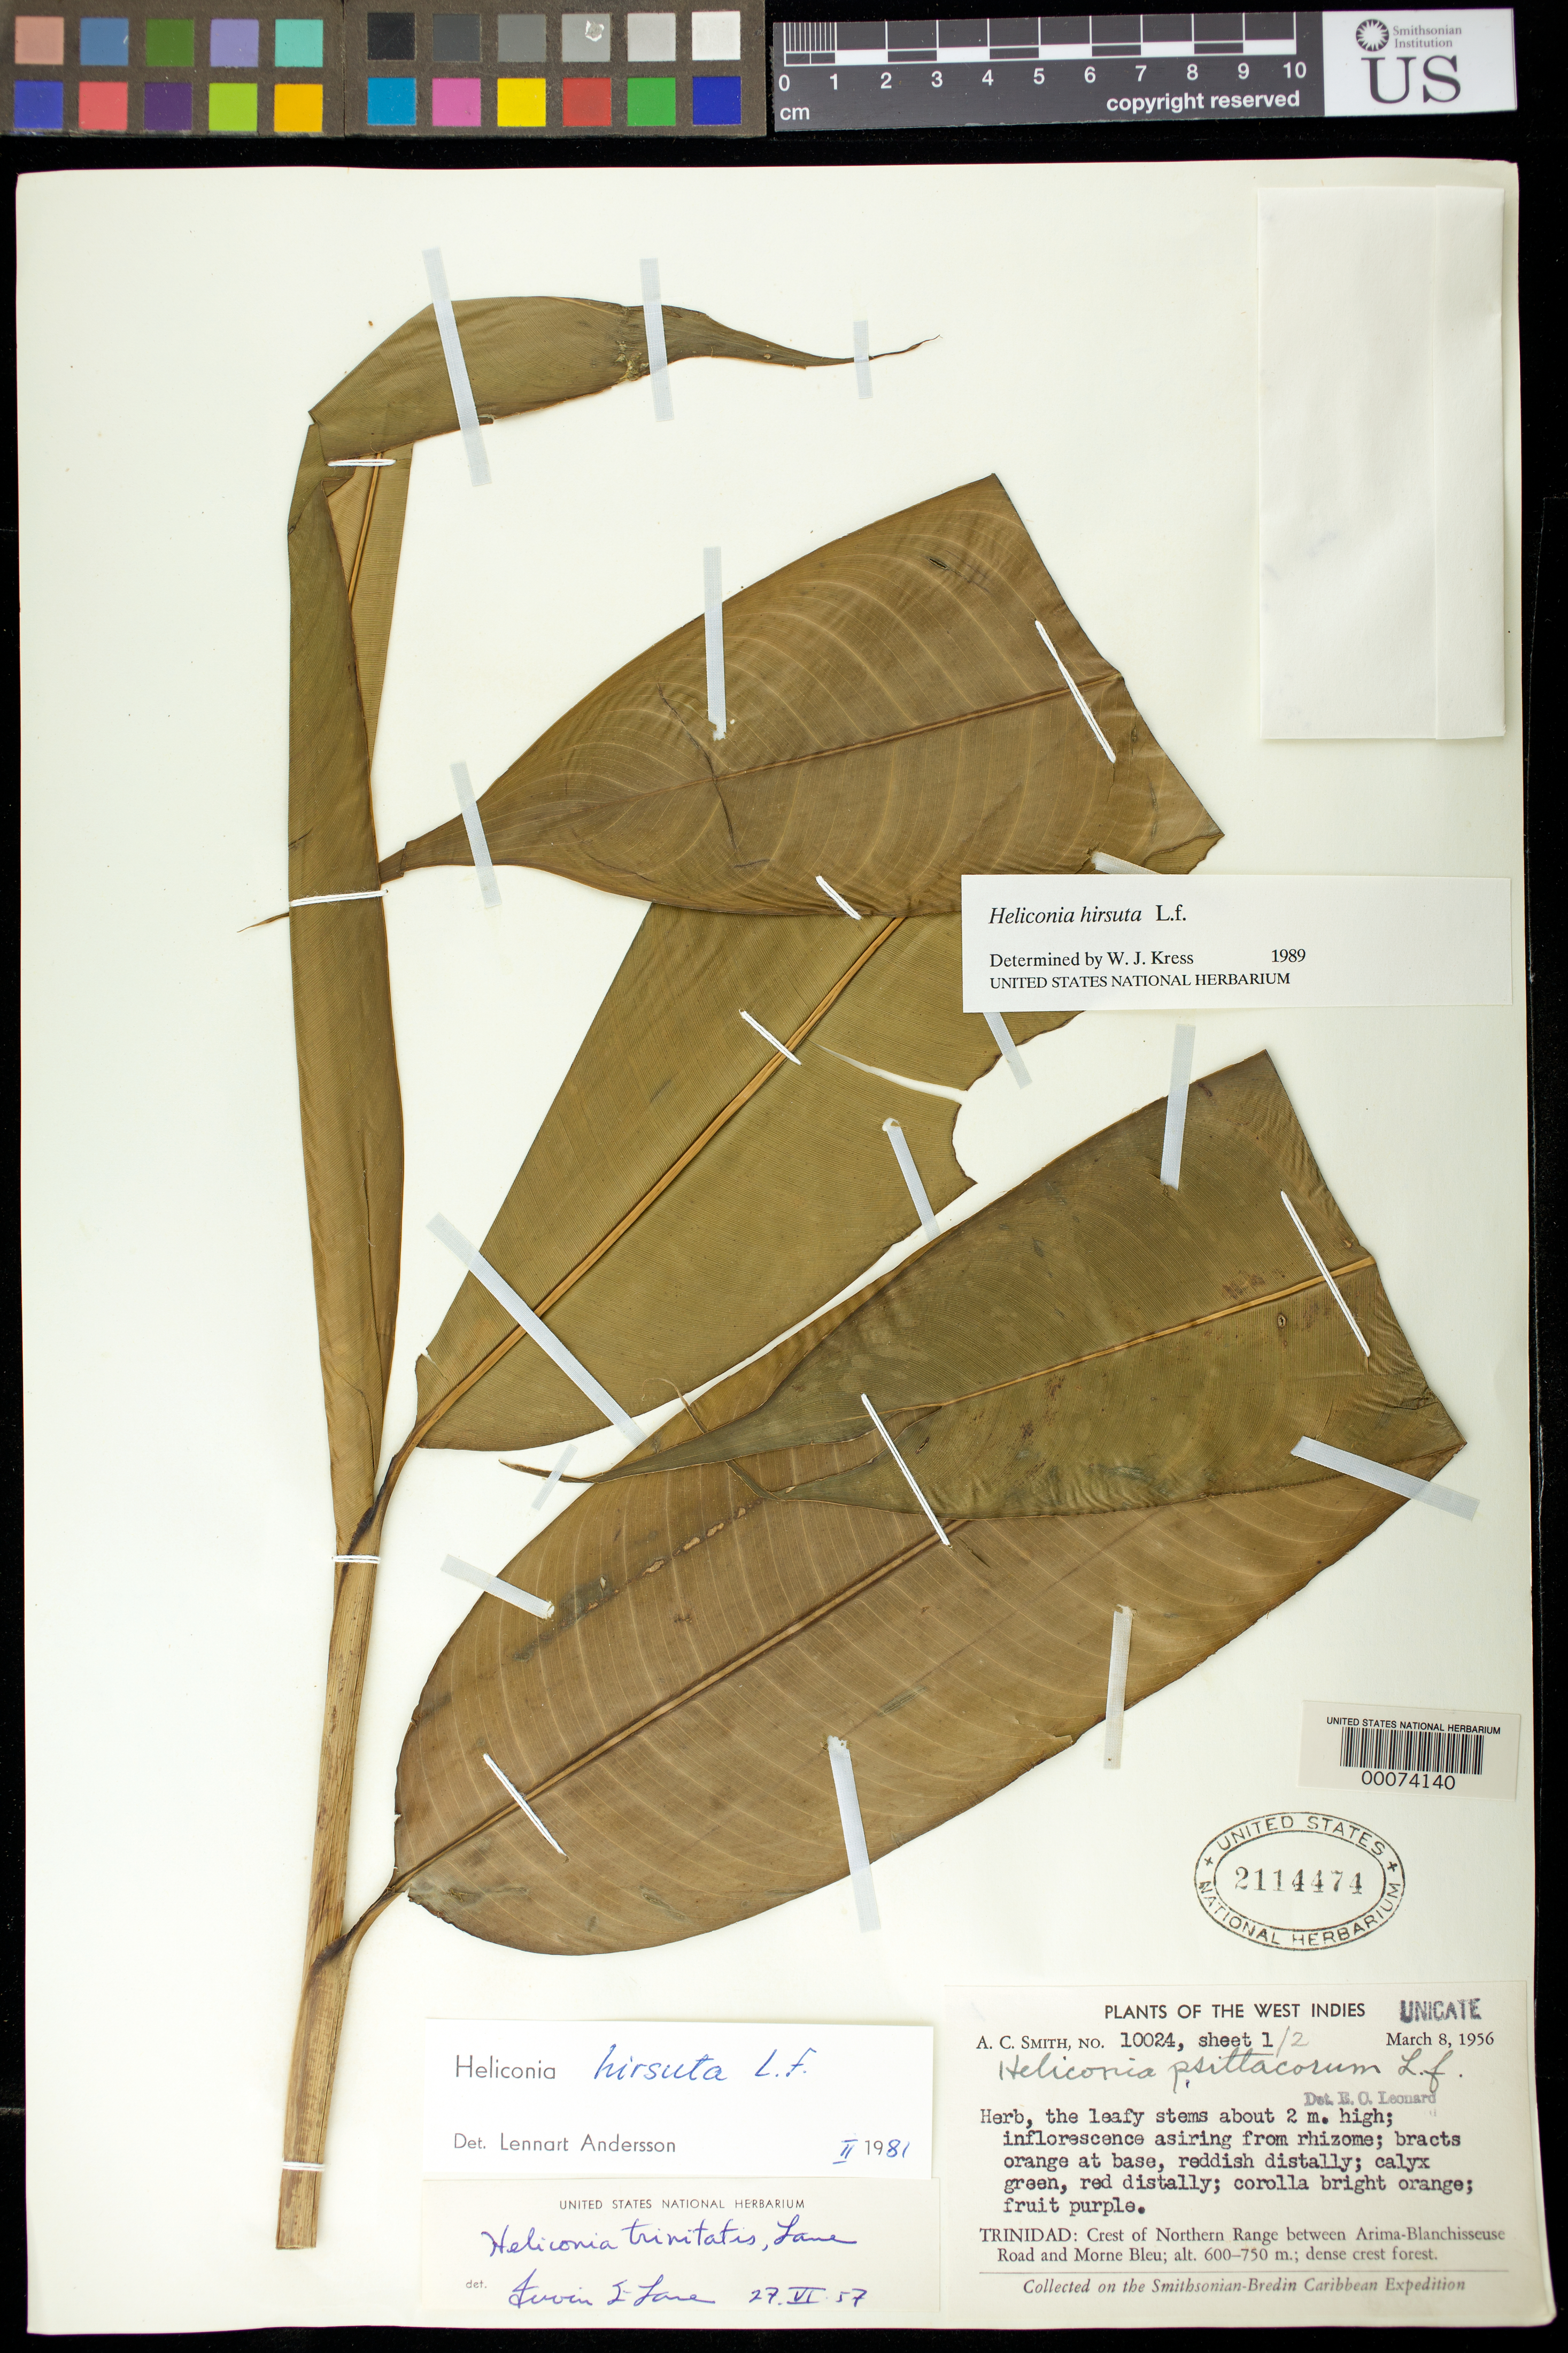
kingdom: Plantae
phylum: Tracheophyta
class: Liliopsida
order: Zingiberales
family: Heliconiaceae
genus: Heliconia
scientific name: Heliconia hirsuta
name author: L. f.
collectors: A. C. Smith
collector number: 10024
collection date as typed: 08 Mar 1956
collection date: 1956-03-08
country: Trinidad and Tobago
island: Trinidad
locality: Crest of northern range between arima-blanchisseuse road and morne bleu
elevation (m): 600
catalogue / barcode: US 2114474